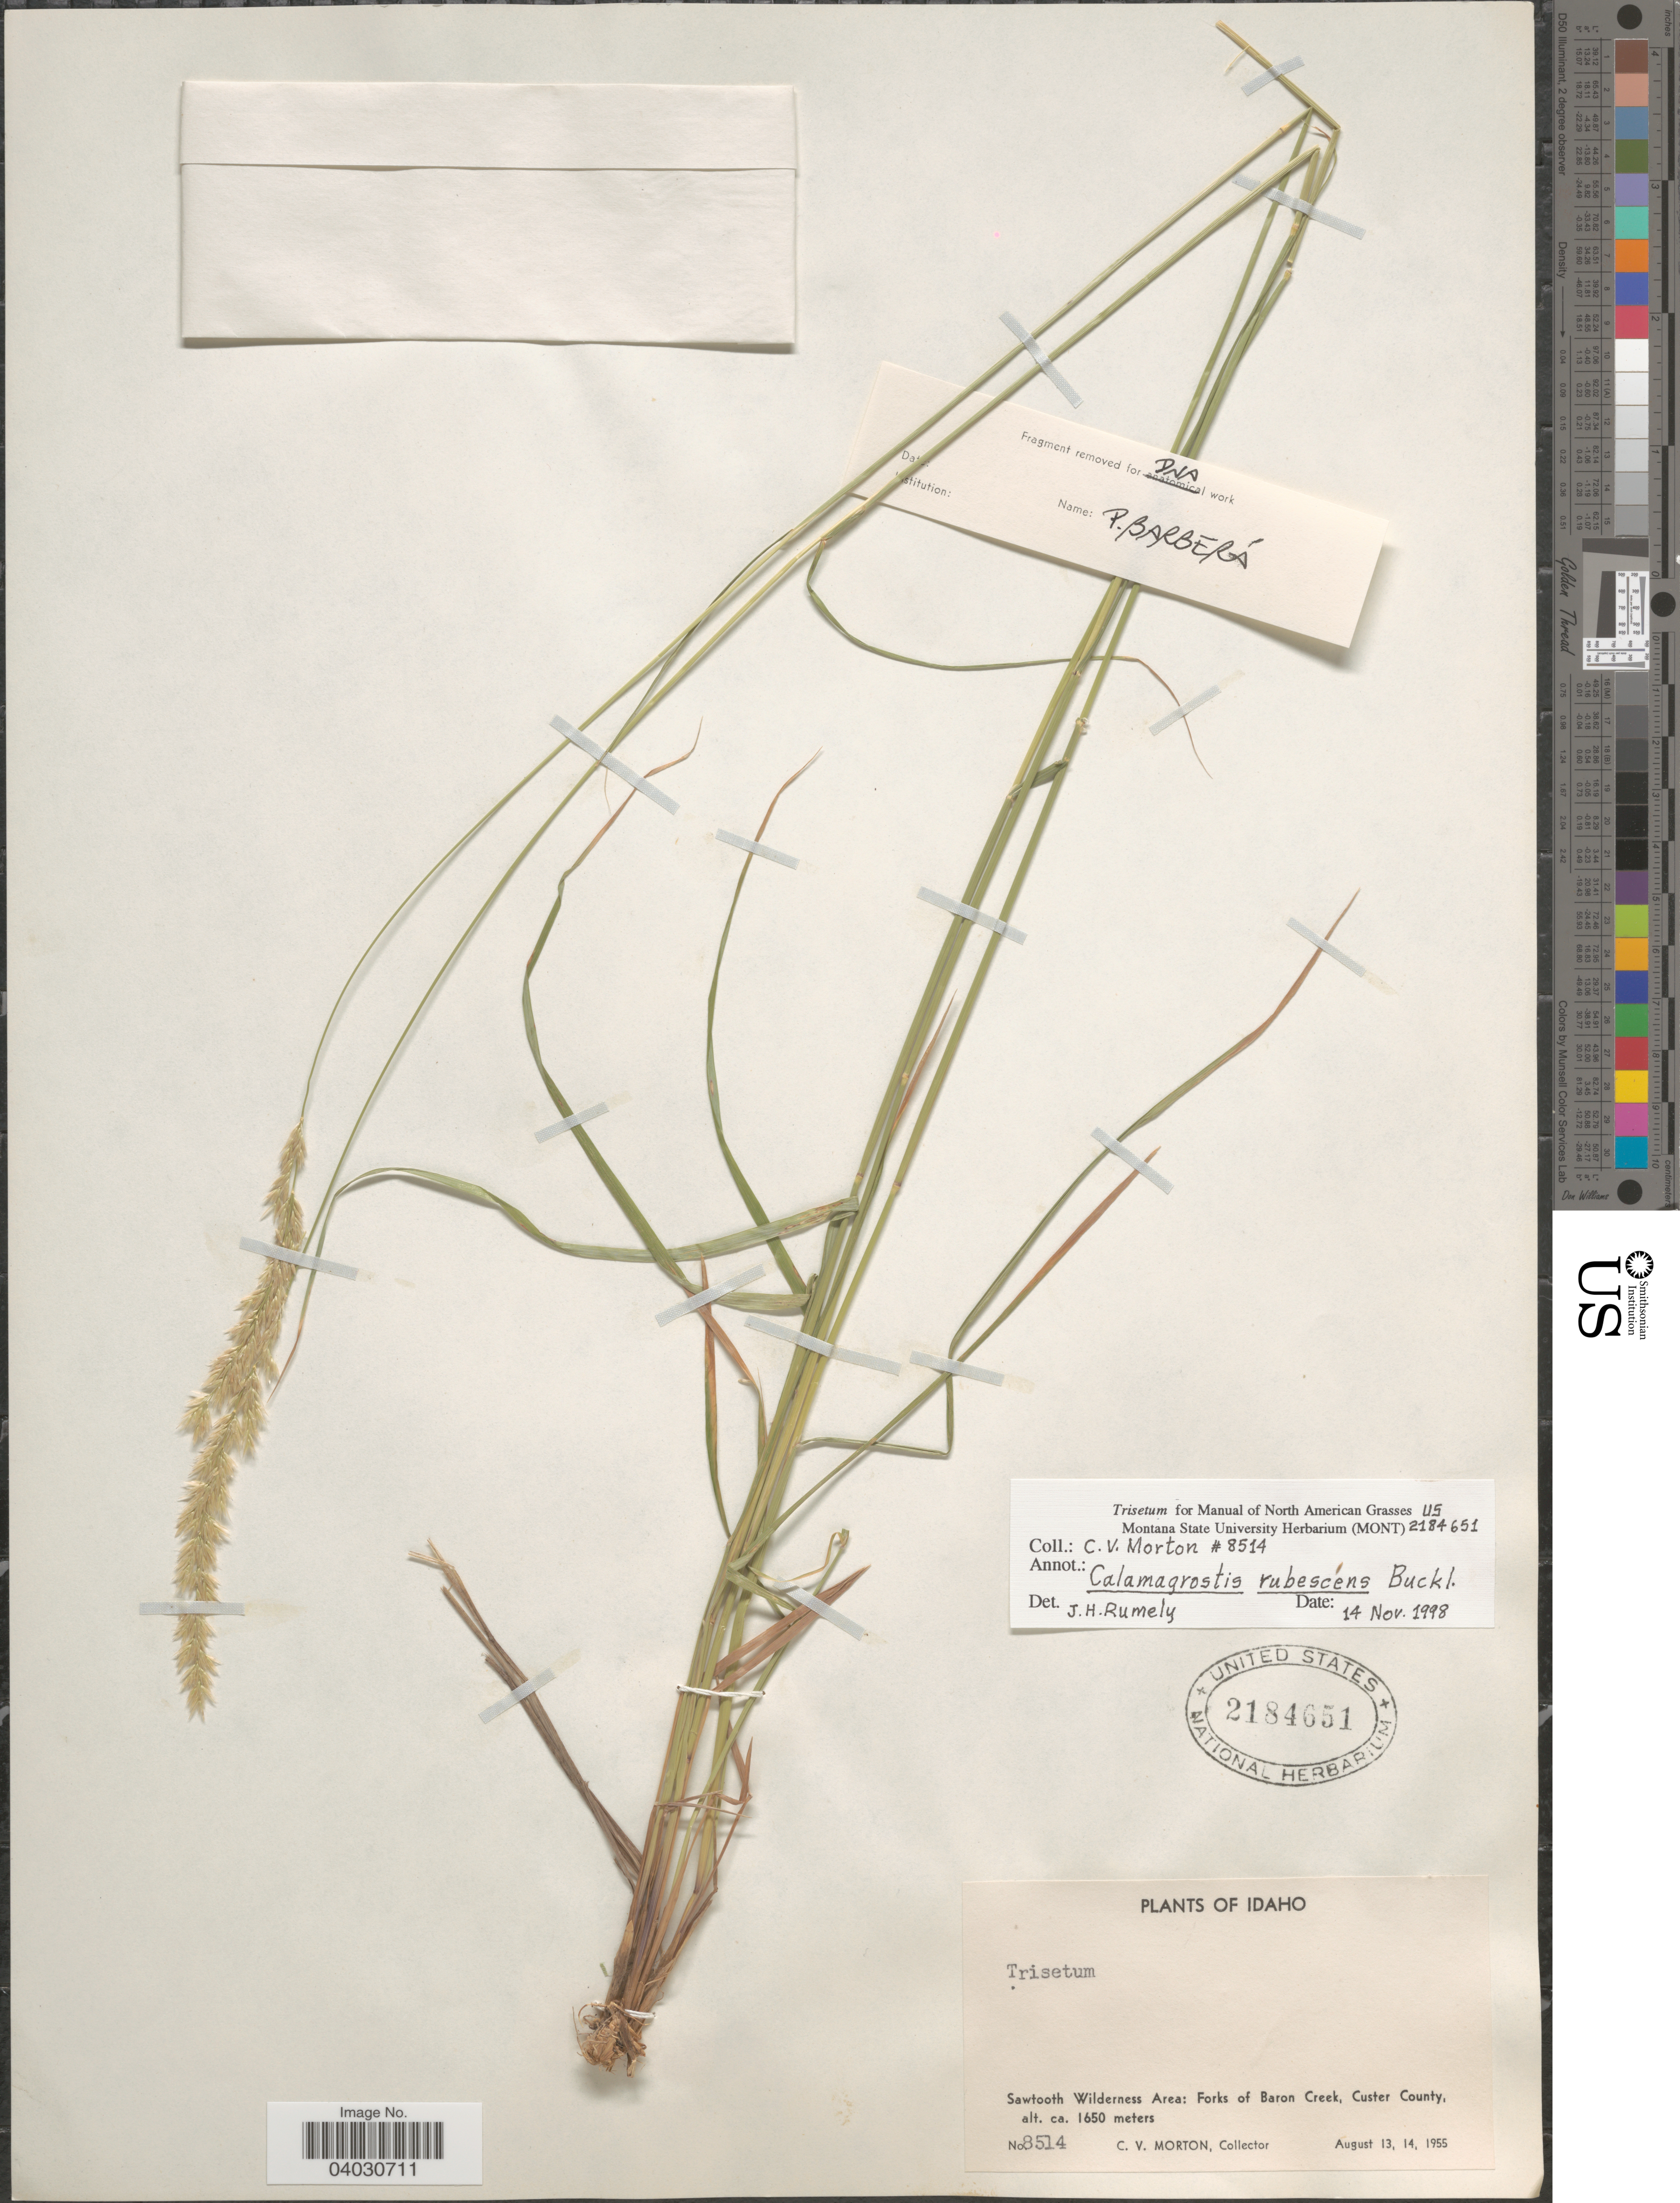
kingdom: Plantae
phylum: Tracheophyta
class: Liliopsida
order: Poales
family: Poaceae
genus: Calamagrostis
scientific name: Calamagrostis rubescens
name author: Buckley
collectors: C. V. Morton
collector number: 8514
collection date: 1955-08-13/1955-08-14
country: United States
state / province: Idaho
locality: Sawtooth Wilderness Area: Forks of Baron Creek, Custer County.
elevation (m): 1650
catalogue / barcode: US 2184651